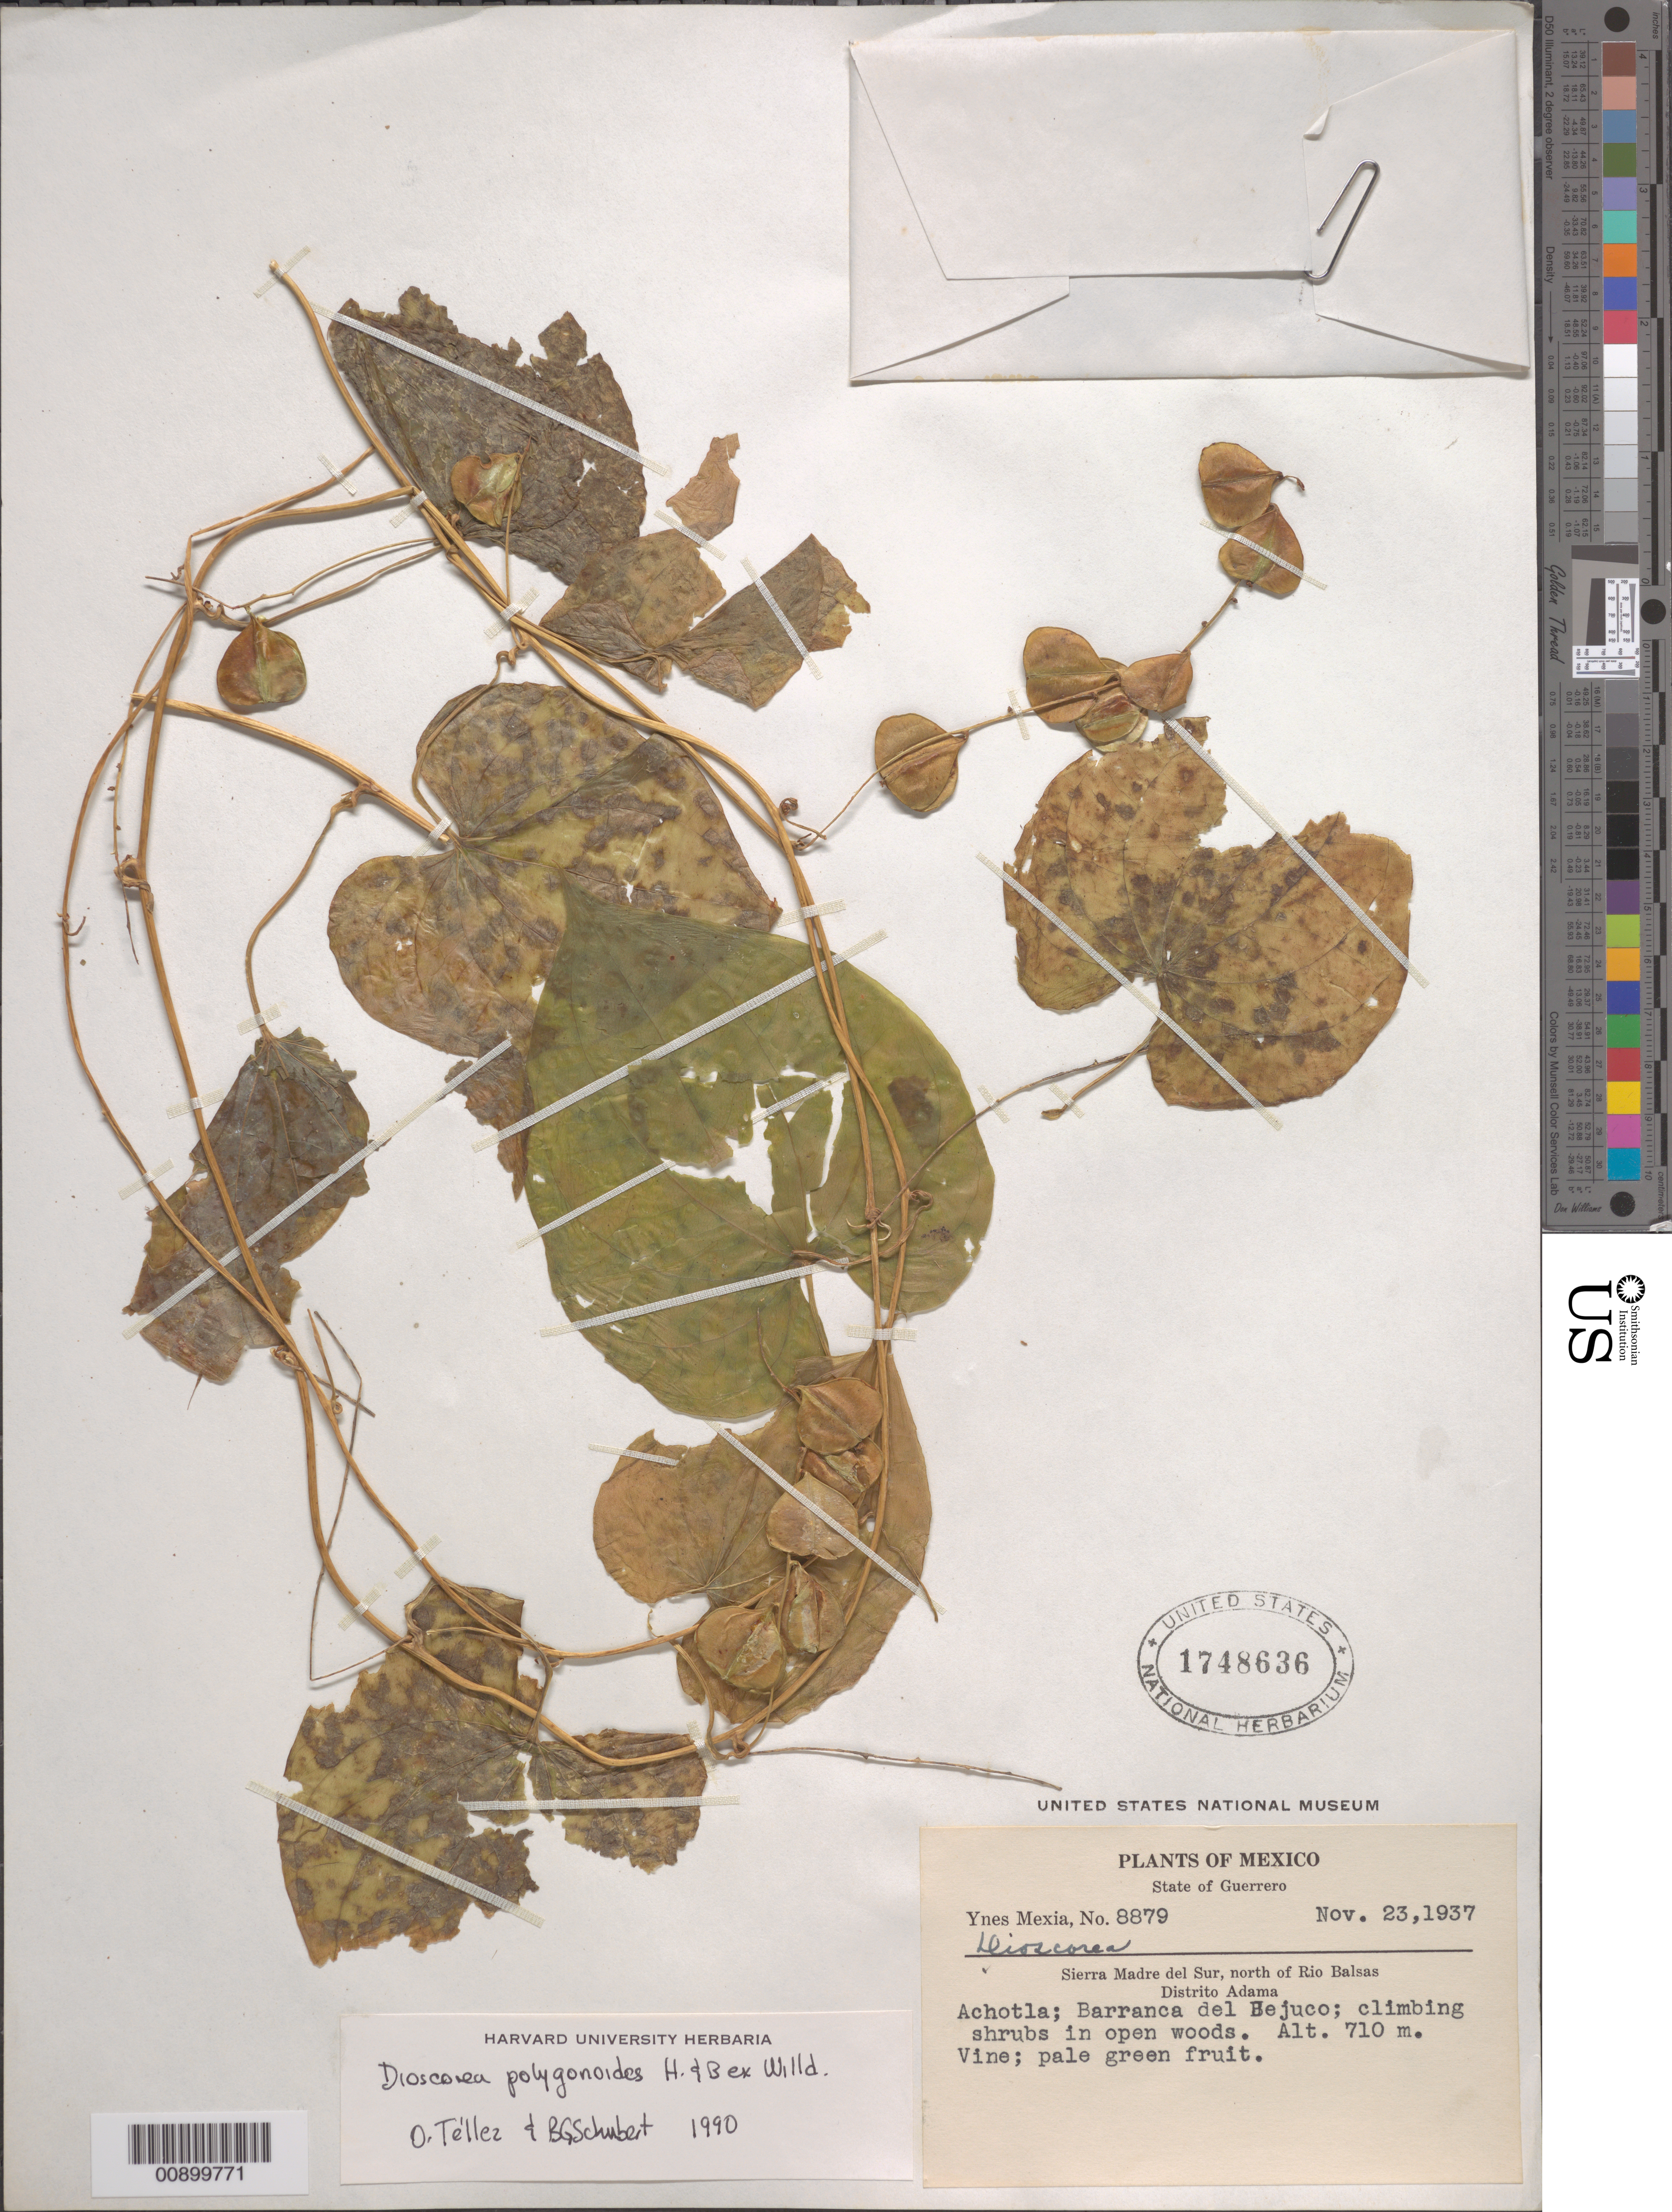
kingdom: Plantae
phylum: Tracheophyta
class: Liliopsida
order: Dioscoreales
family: Dioscoreaceae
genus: Dioscorea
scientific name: Dioscorea polygonoides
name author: Humb. & Bonpl. ex Willd.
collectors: Y. Mexia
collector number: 8879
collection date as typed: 23 Nov 1937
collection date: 1937-11-23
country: Mexico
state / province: Guerrero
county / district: Adama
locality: State of Guerrero: Distrito Adama: Achotla; Barranca del Bejuco. Sierra Madre del Sur, north of Río Balsas.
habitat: Climbing shrubs in open woods.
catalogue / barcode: US 1748636